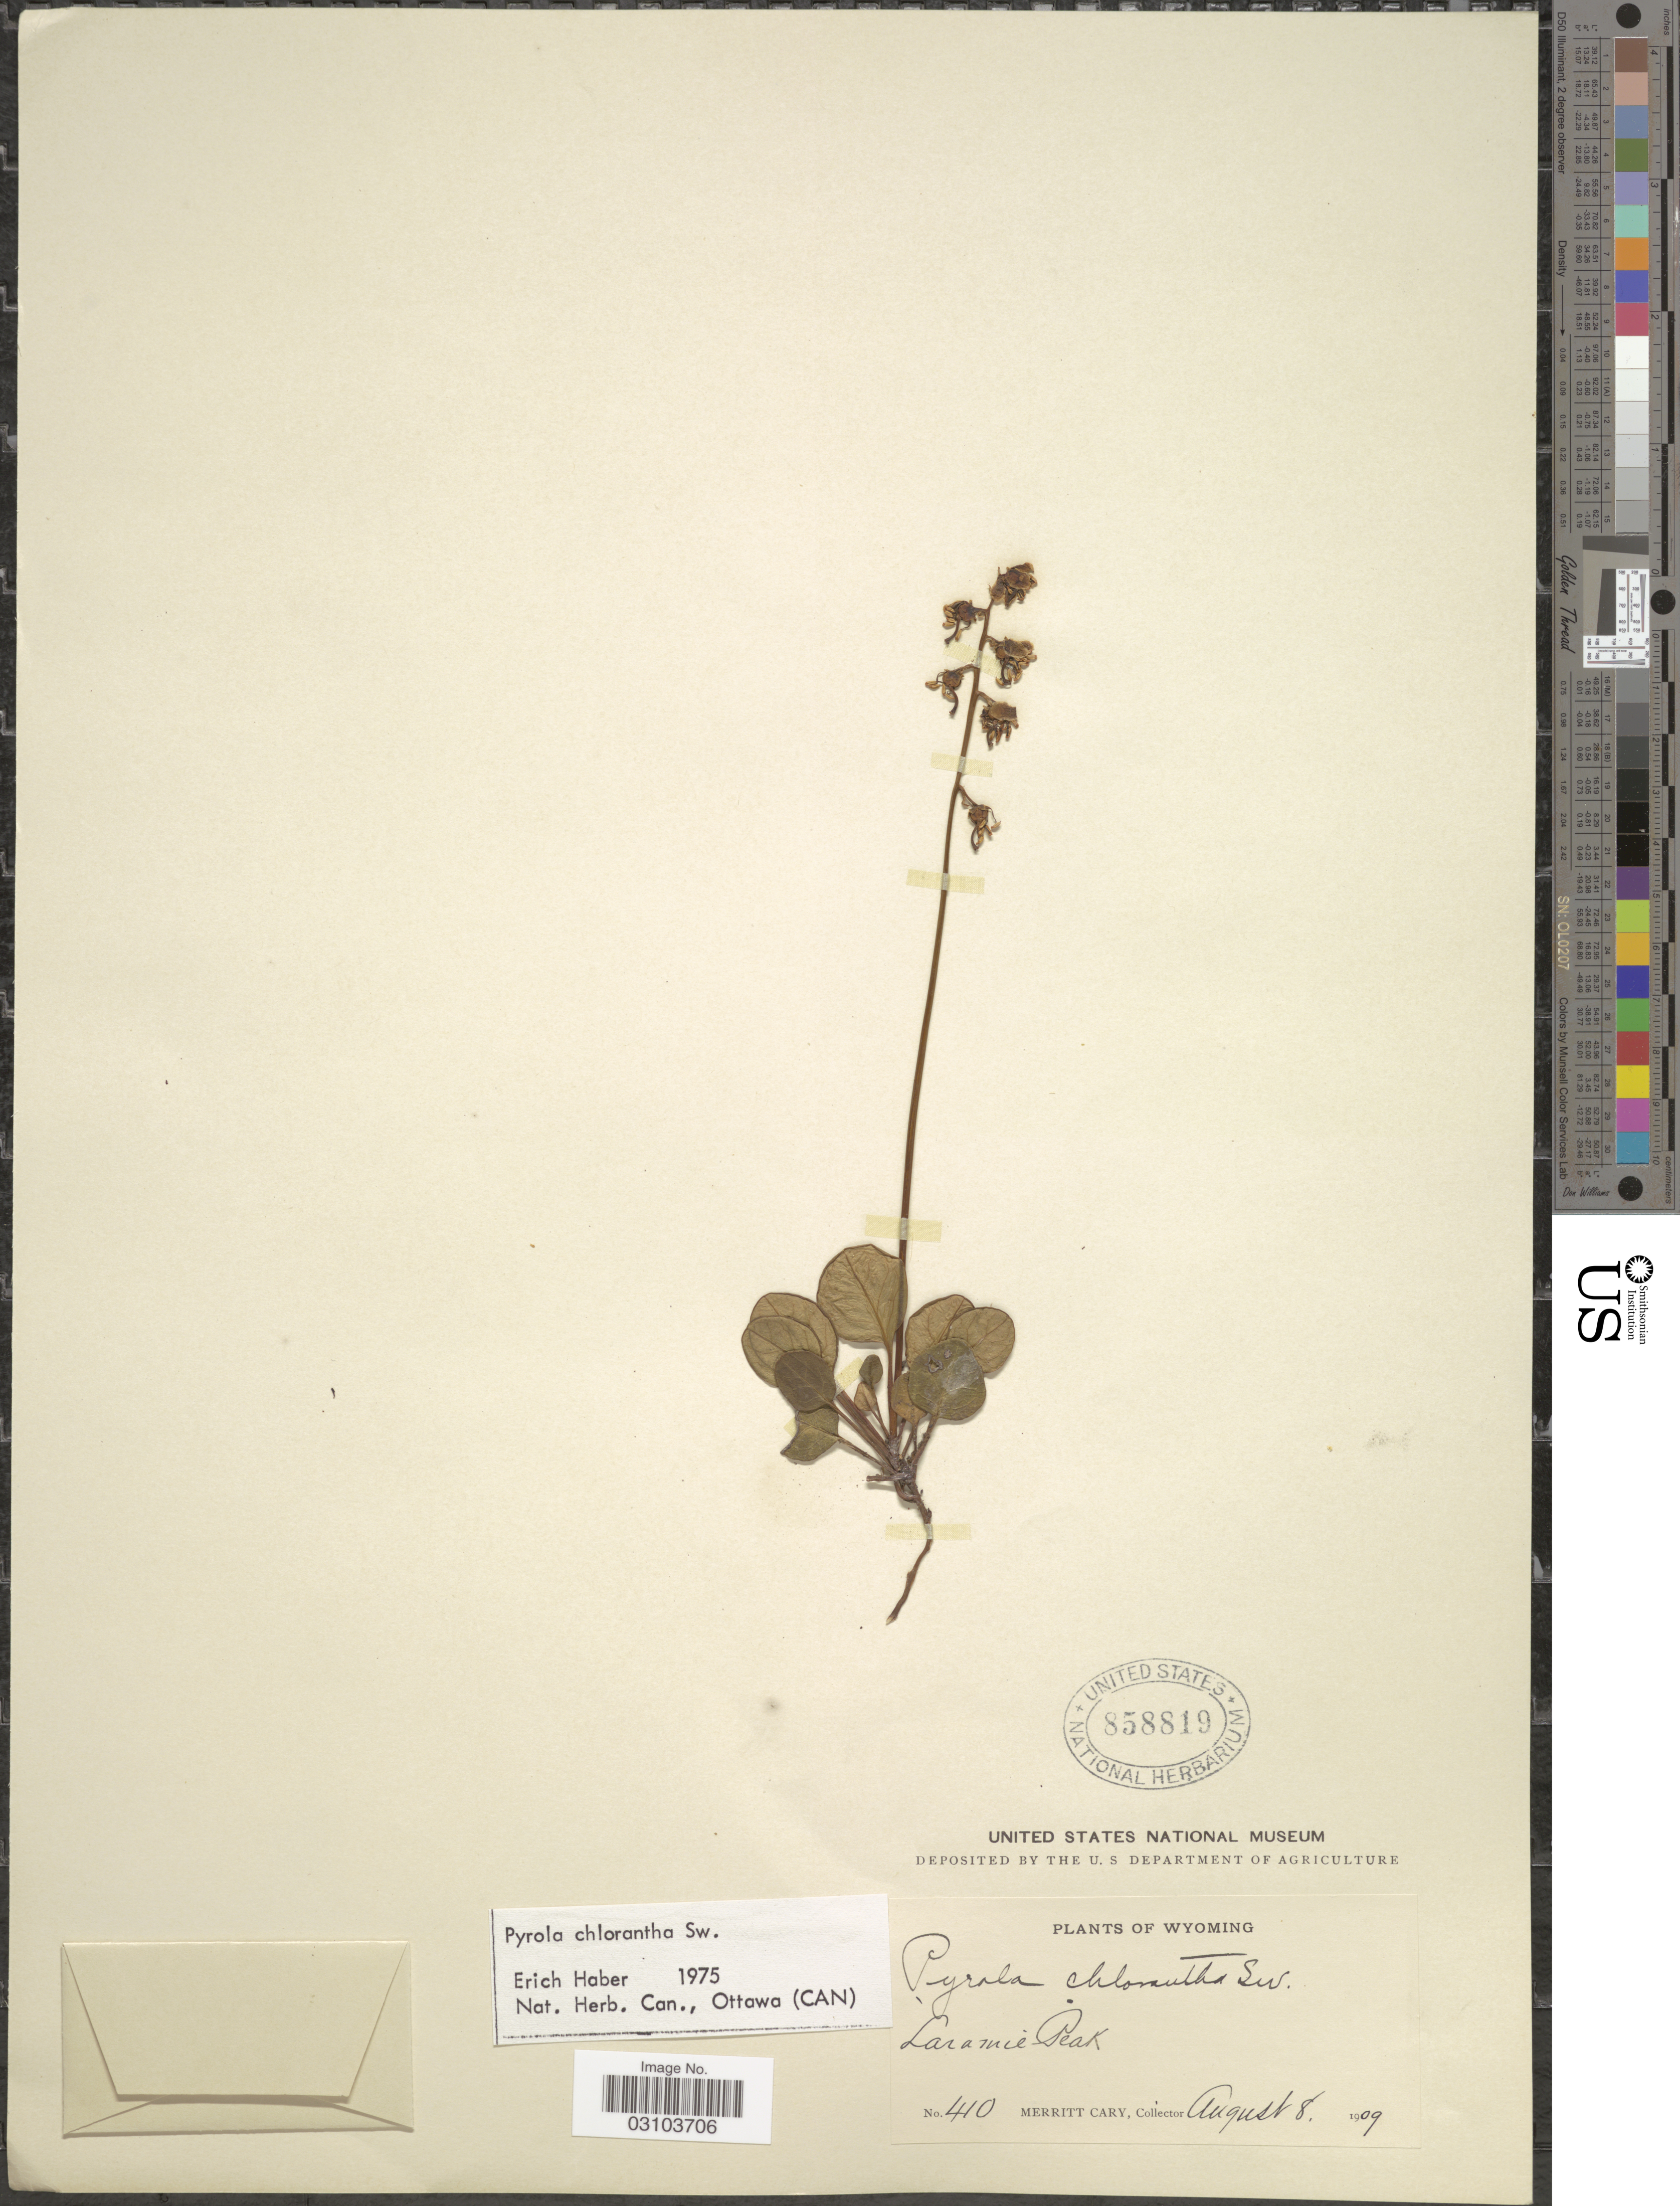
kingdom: Plantae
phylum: Tracheophyta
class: Magnoliopsida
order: Ericales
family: Ericaceae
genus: Pyrola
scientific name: Pyrola chlorantha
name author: Schweigg.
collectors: M. Cary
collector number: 410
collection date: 1909-08-08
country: United States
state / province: Wyoming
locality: Laramie Peak.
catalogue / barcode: US 858819